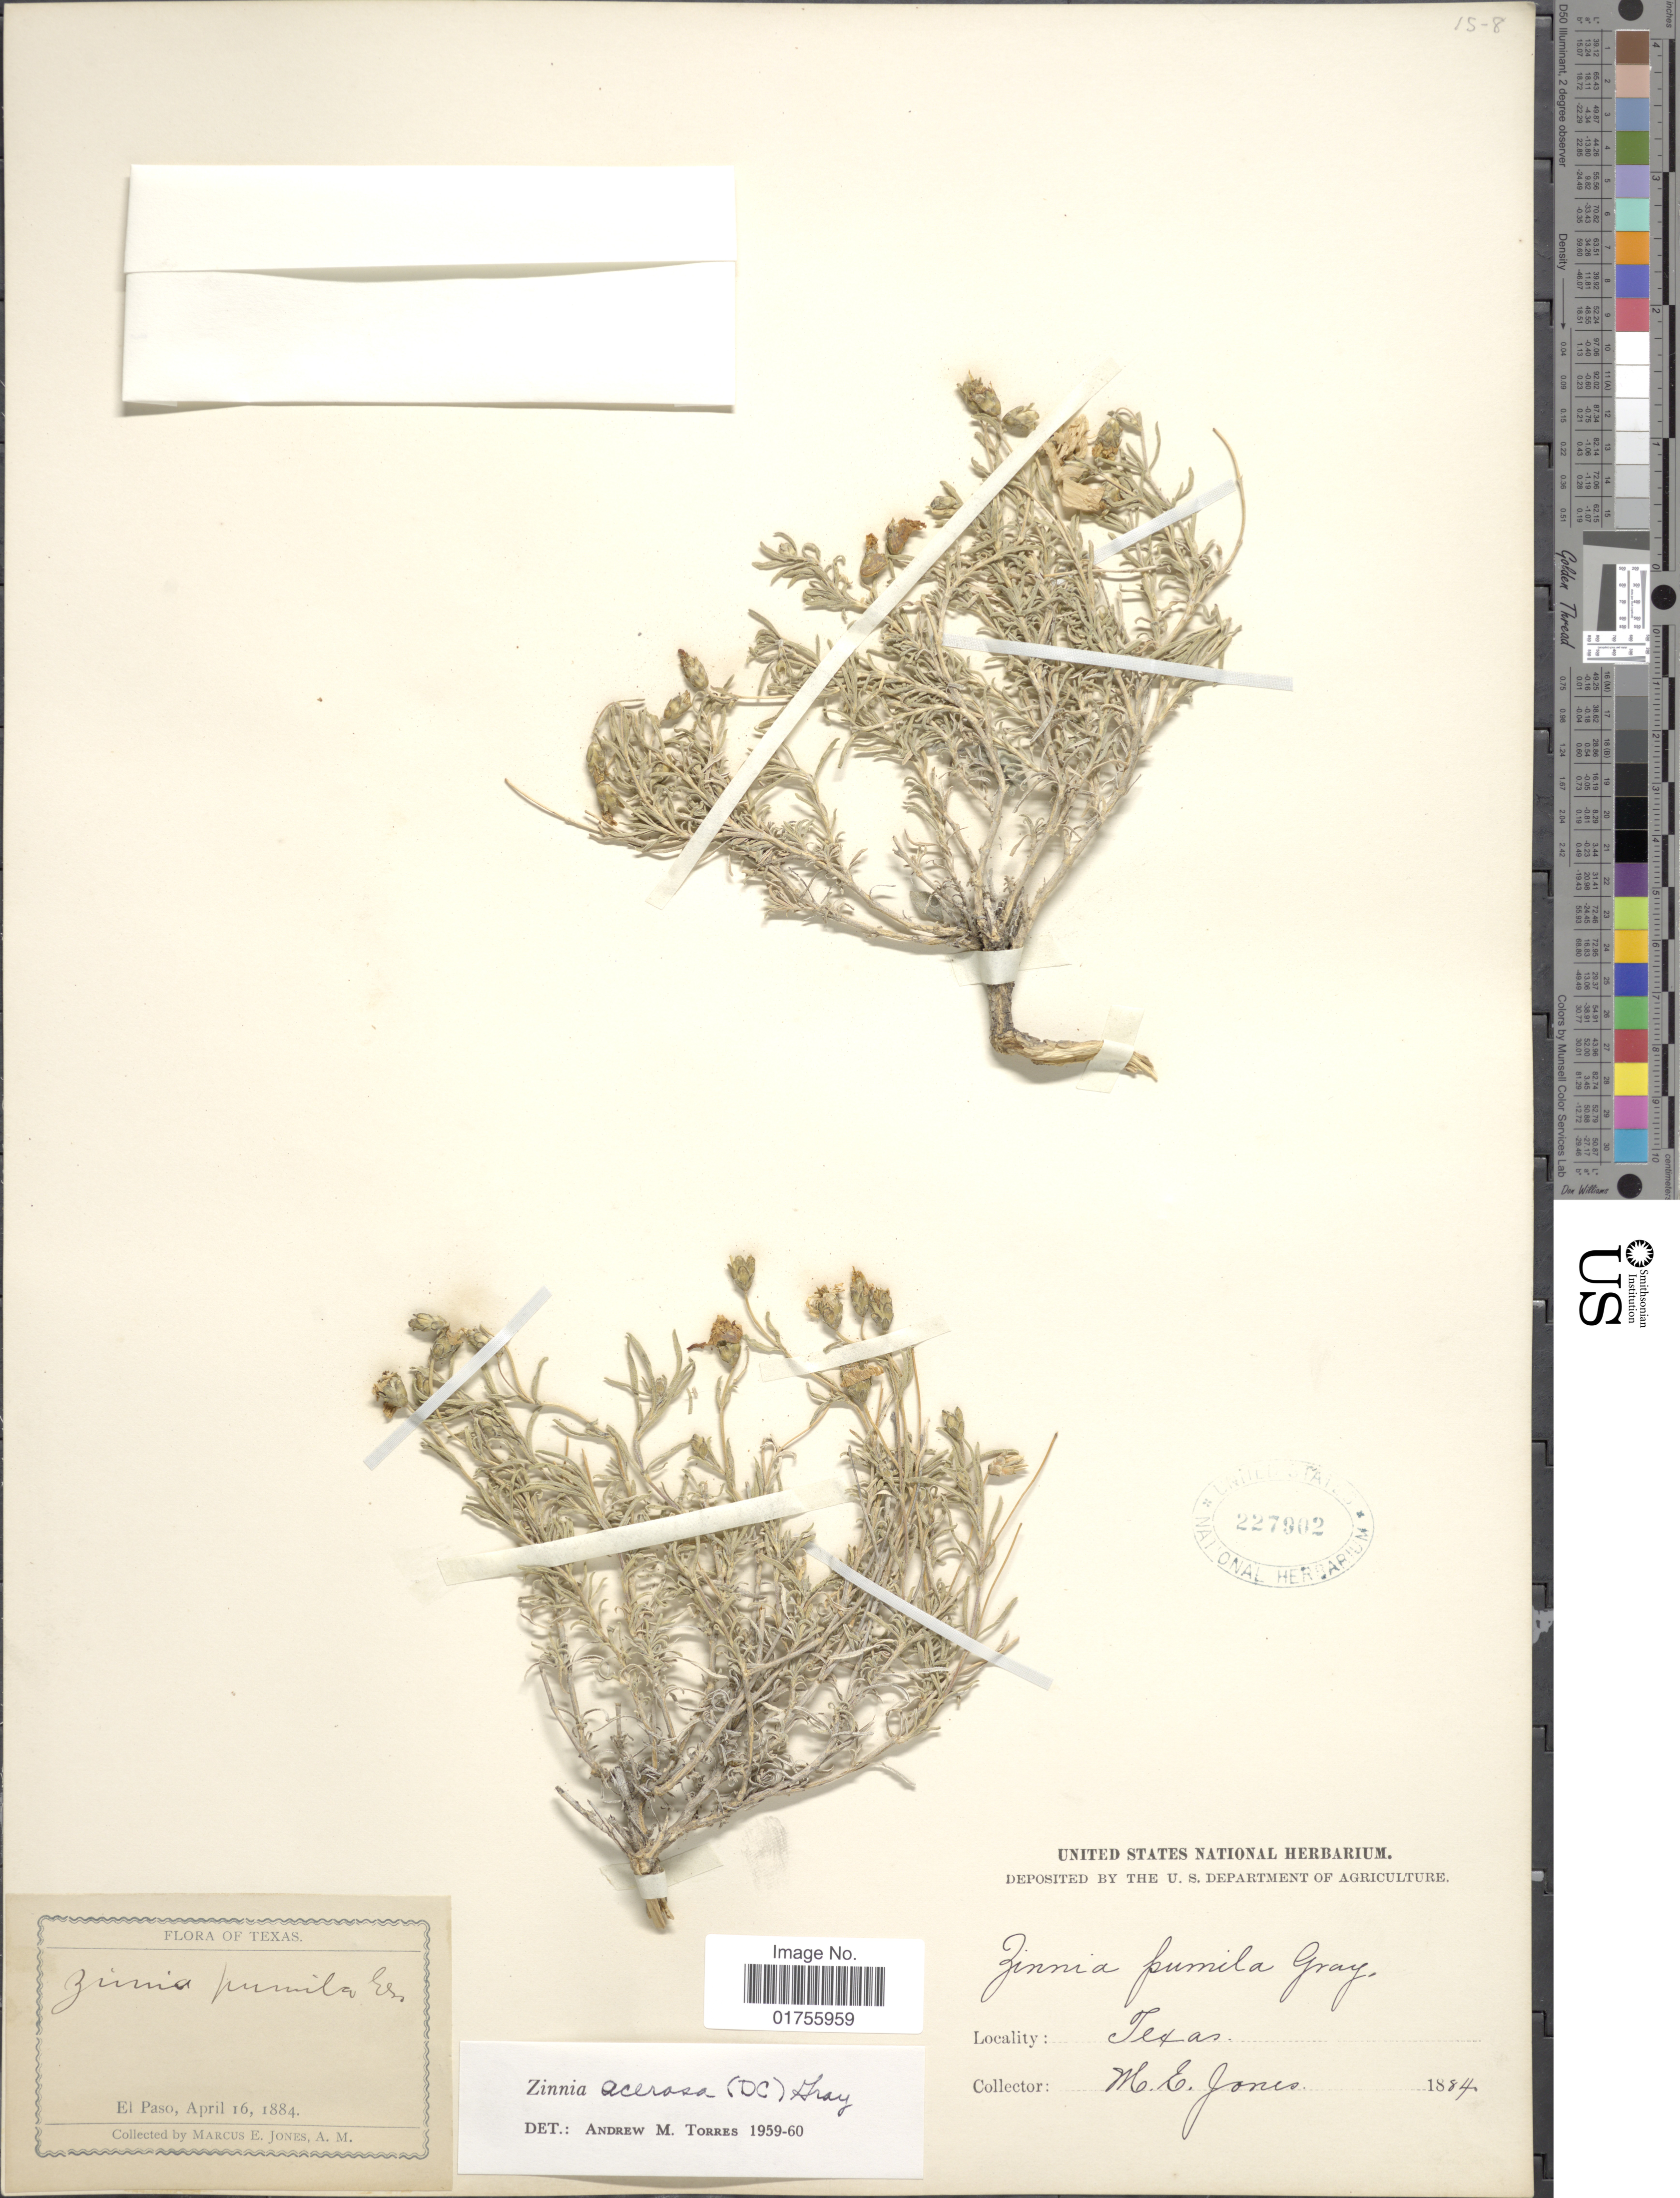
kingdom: Plantae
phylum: Tracheophyta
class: Magnoliopsida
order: Asterales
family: Asteraceae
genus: Zinnia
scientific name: Zinnia acerosa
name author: (DC.) A. Gray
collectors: M. E. Jones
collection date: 1884-04-16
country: United States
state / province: Texas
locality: El Paso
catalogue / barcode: US 227902